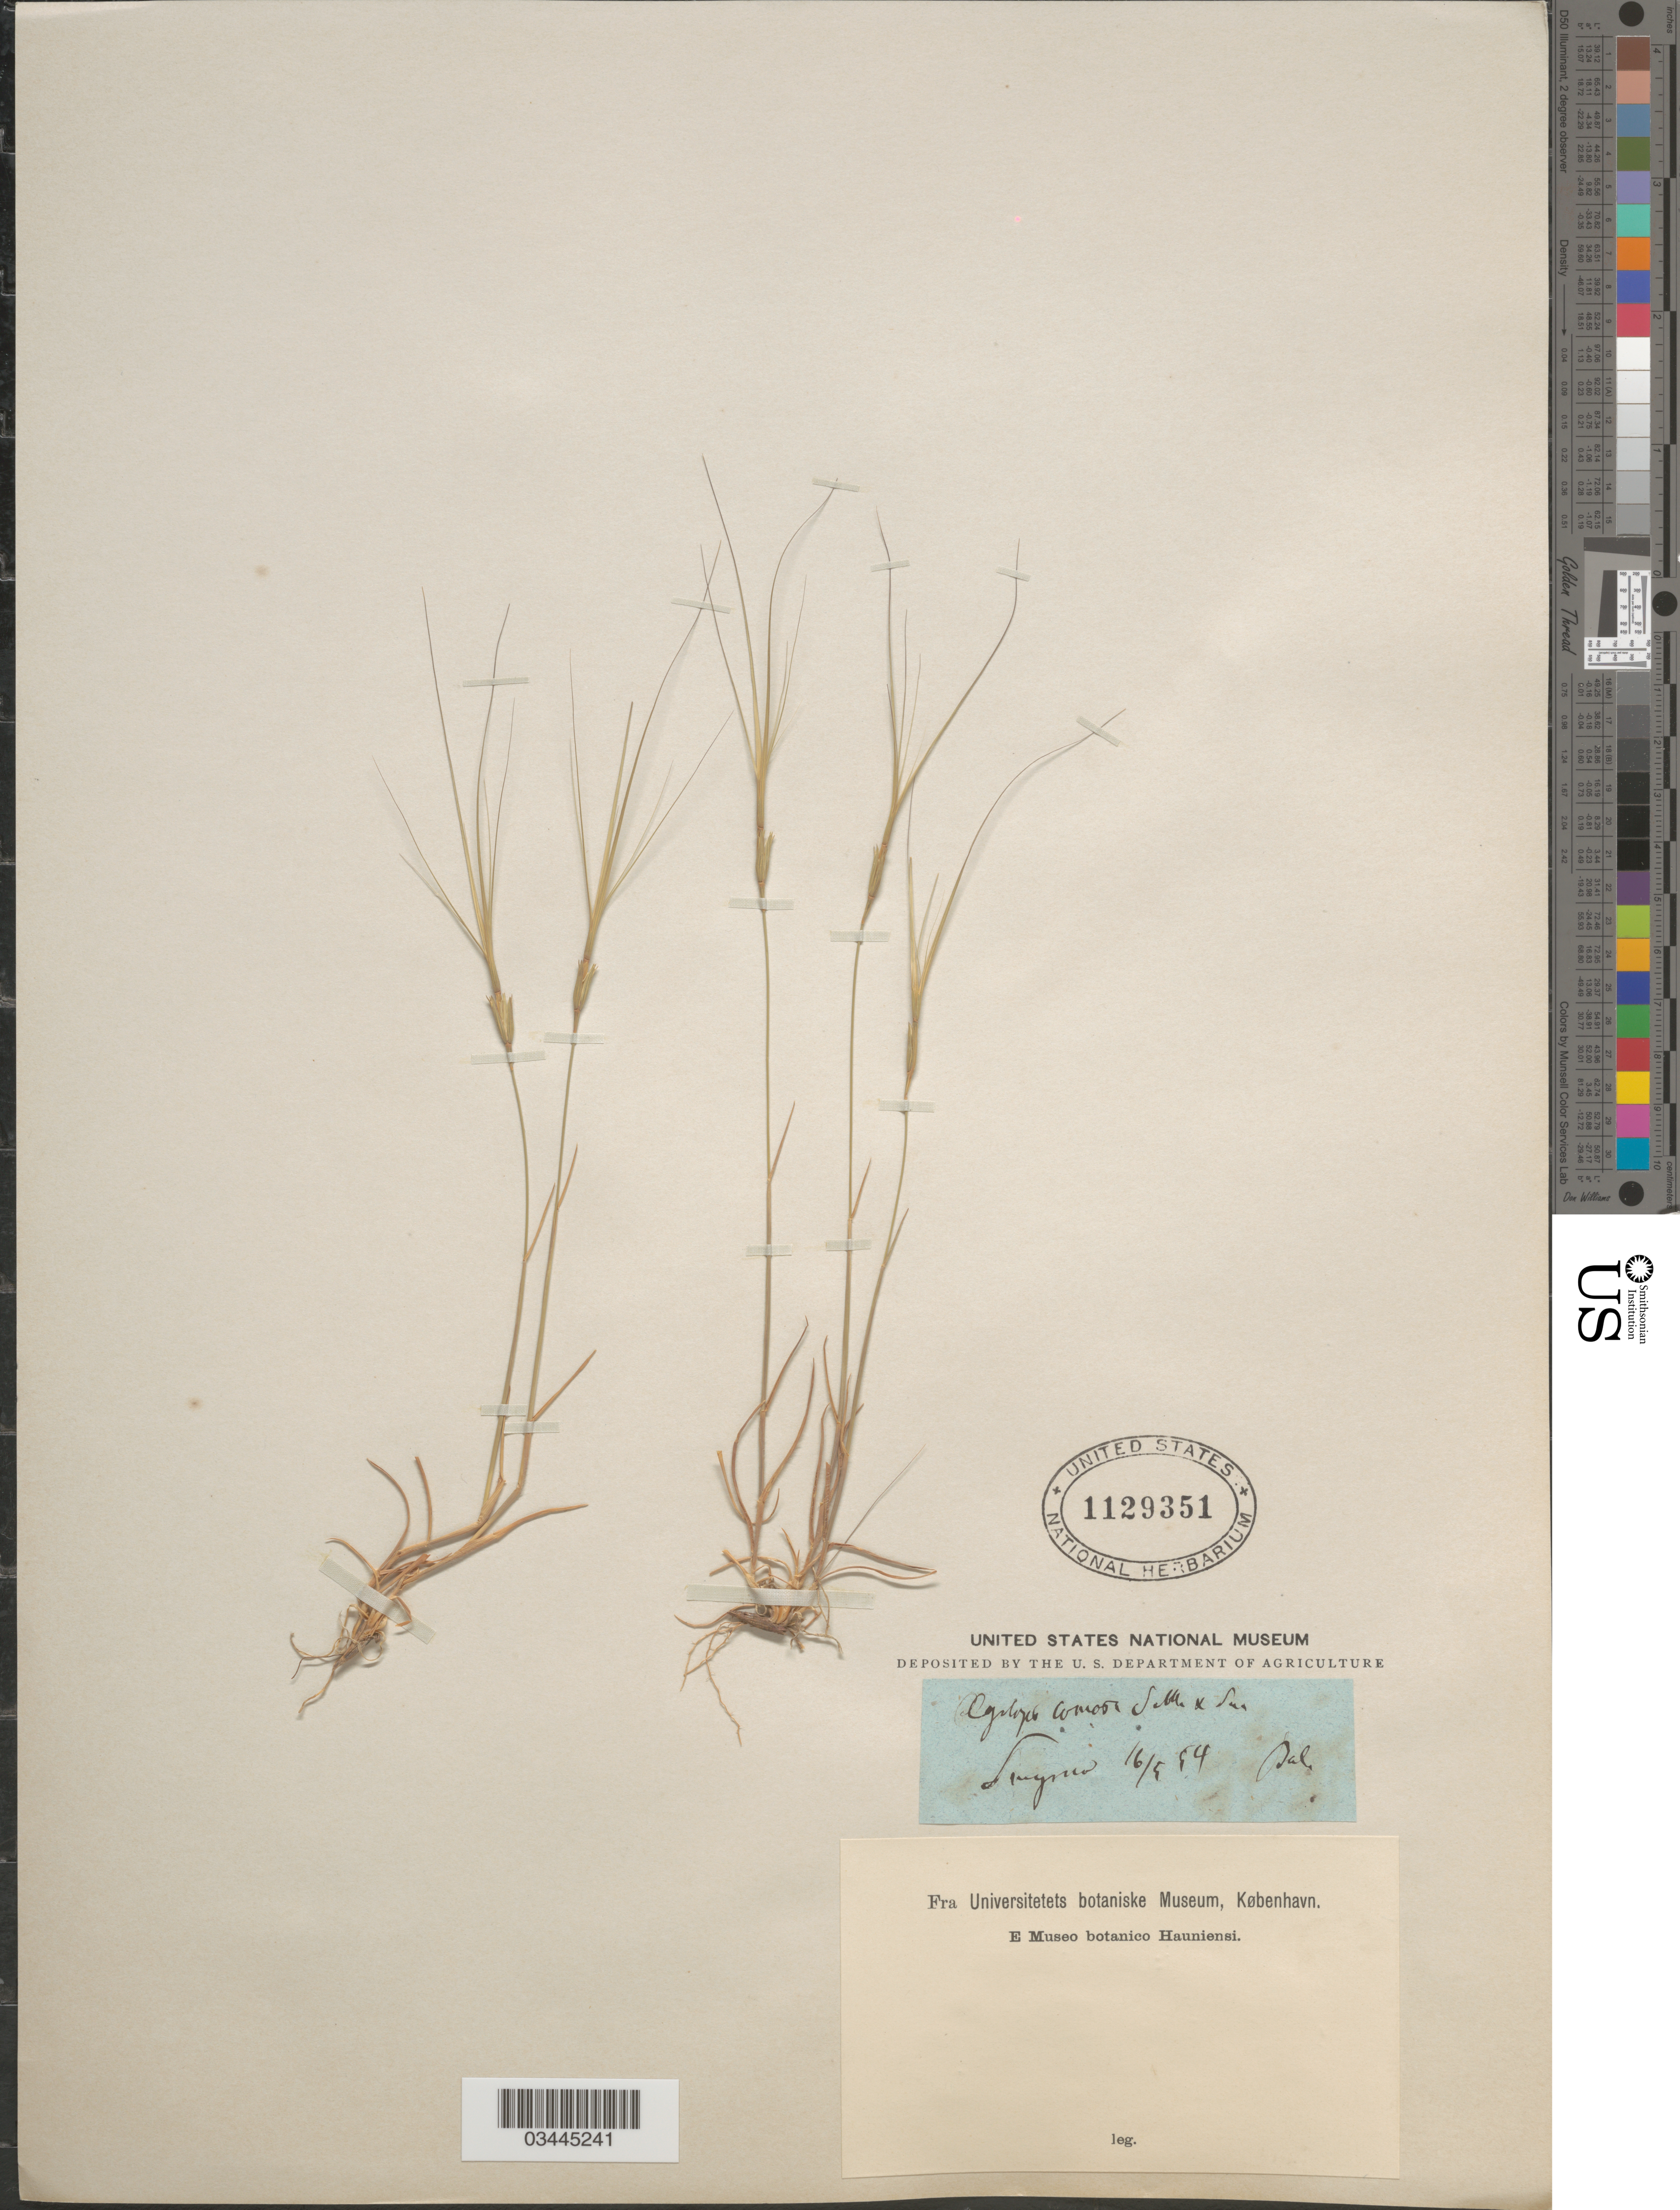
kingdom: Plantae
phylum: Tracheophyta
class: Liliopsida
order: Poales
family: Poaceae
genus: Aegilops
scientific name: Aegilops comosa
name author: Sibth. & Sm.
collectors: Bal.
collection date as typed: Transcribed d/m/y: 16/5/54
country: Turkey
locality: Smyrna.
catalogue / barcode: US 1129351